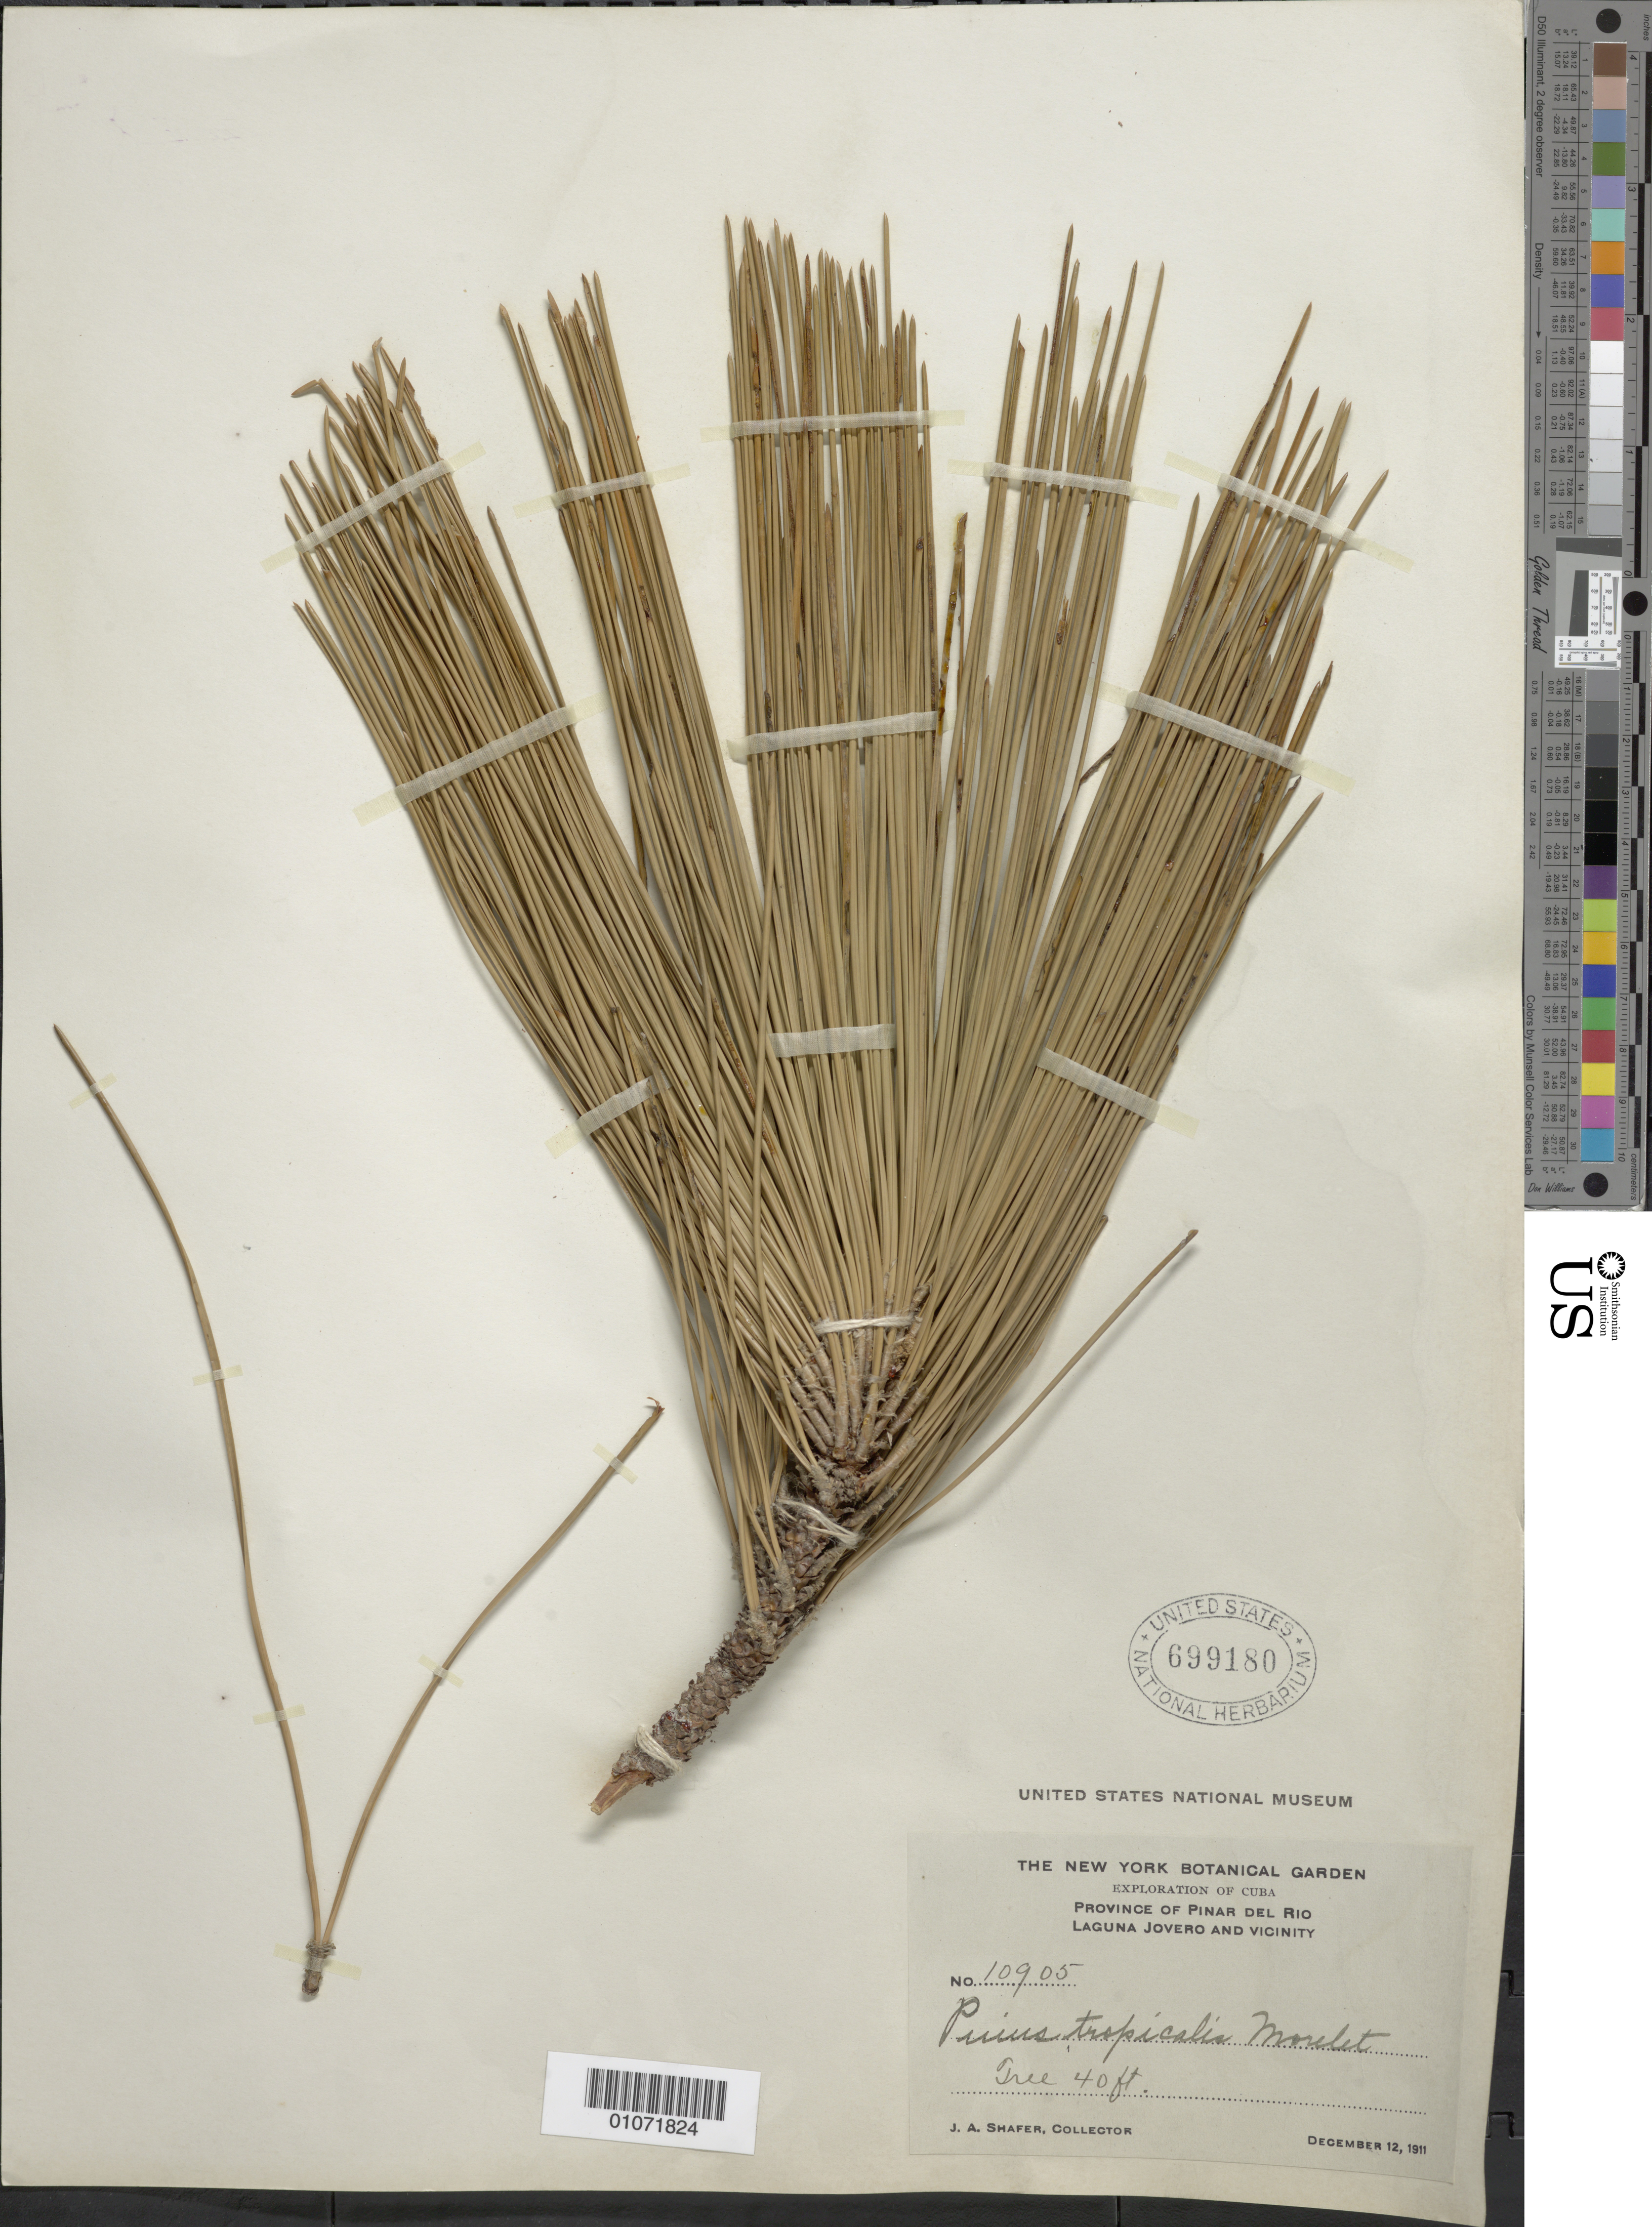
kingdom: Plantae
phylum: Tracheophyta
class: Pinopsida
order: Pinales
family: Pinaceae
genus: Pinus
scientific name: Pinus tropicalis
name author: Morelet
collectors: J. A. Shafer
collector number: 10905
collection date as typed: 12 Dec 1911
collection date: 1911-12-12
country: Cuba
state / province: Pinar del Rio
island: Cuba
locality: Laguna Juvero and Vicinity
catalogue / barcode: US 699180